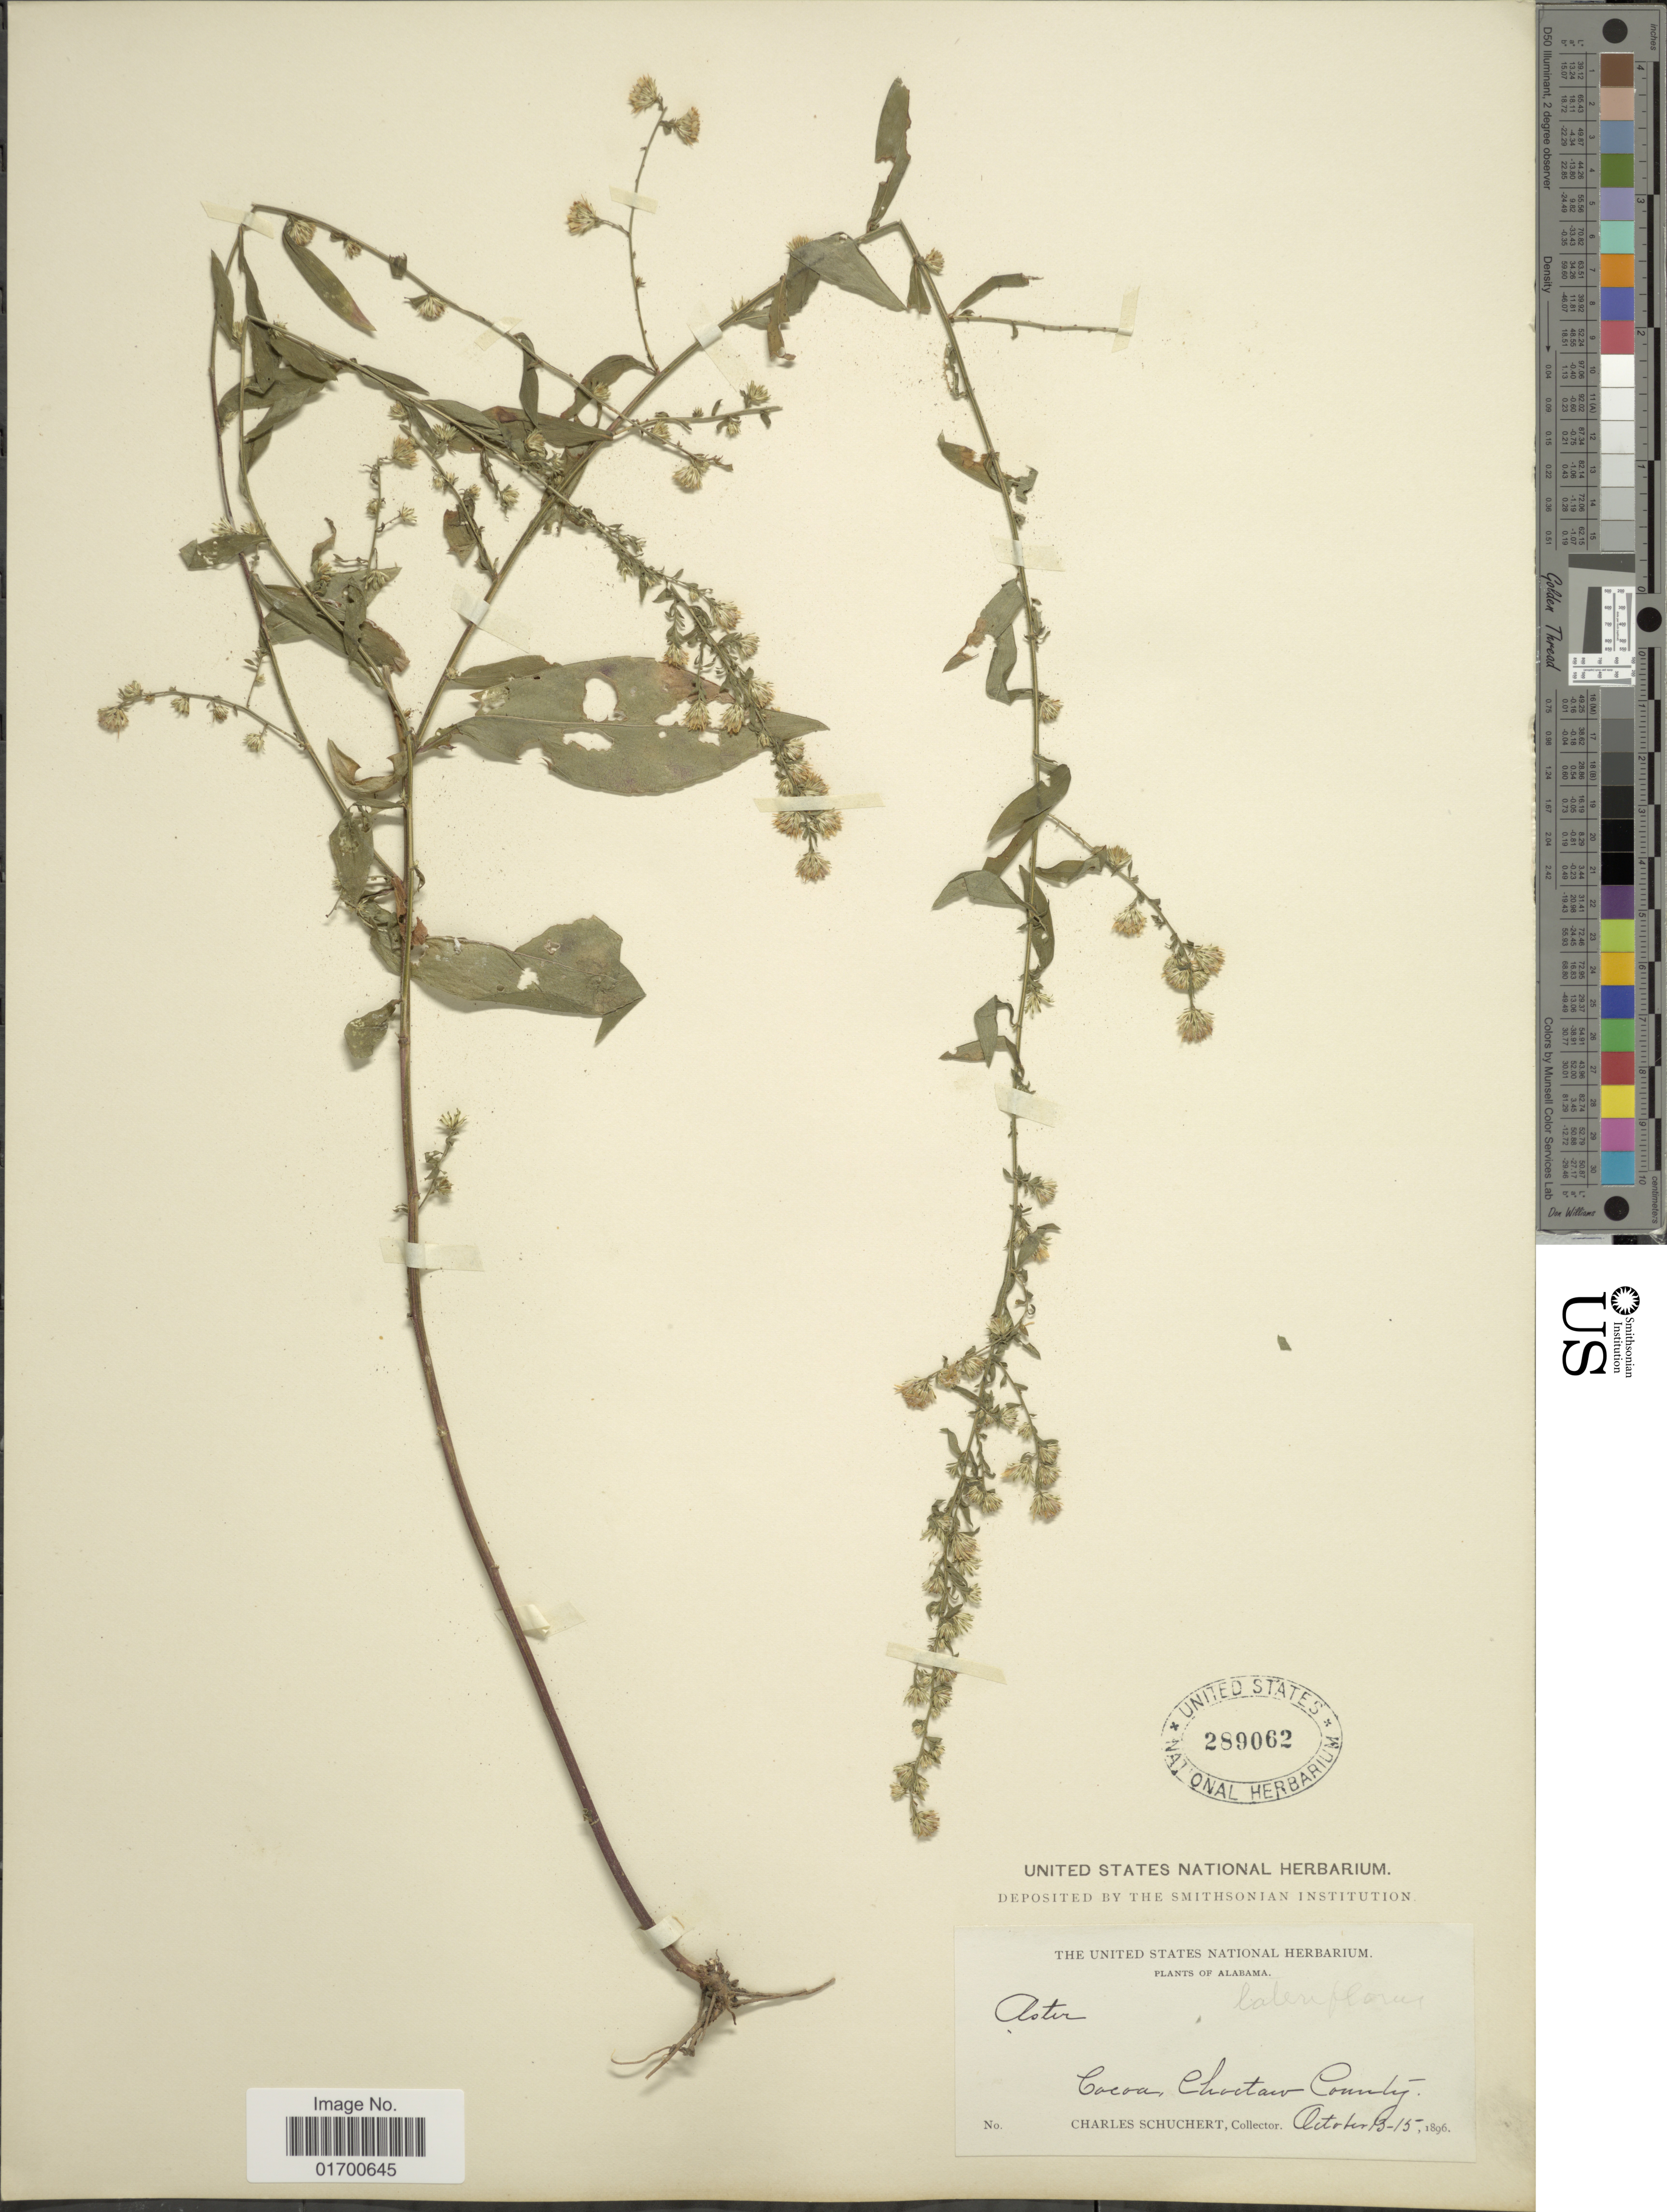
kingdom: Plantae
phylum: Tracheophyta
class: Magnoliopsida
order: Asterales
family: Asteraceae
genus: Symphyotrichum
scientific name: Symphyotrichum lateriflorum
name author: (L.) Á. Löve & D. Löve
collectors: C. Schuchert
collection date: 1896-10-13/1896-10-15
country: United States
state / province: Alabama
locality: Cocoa, Chactaw County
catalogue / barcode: US 289062